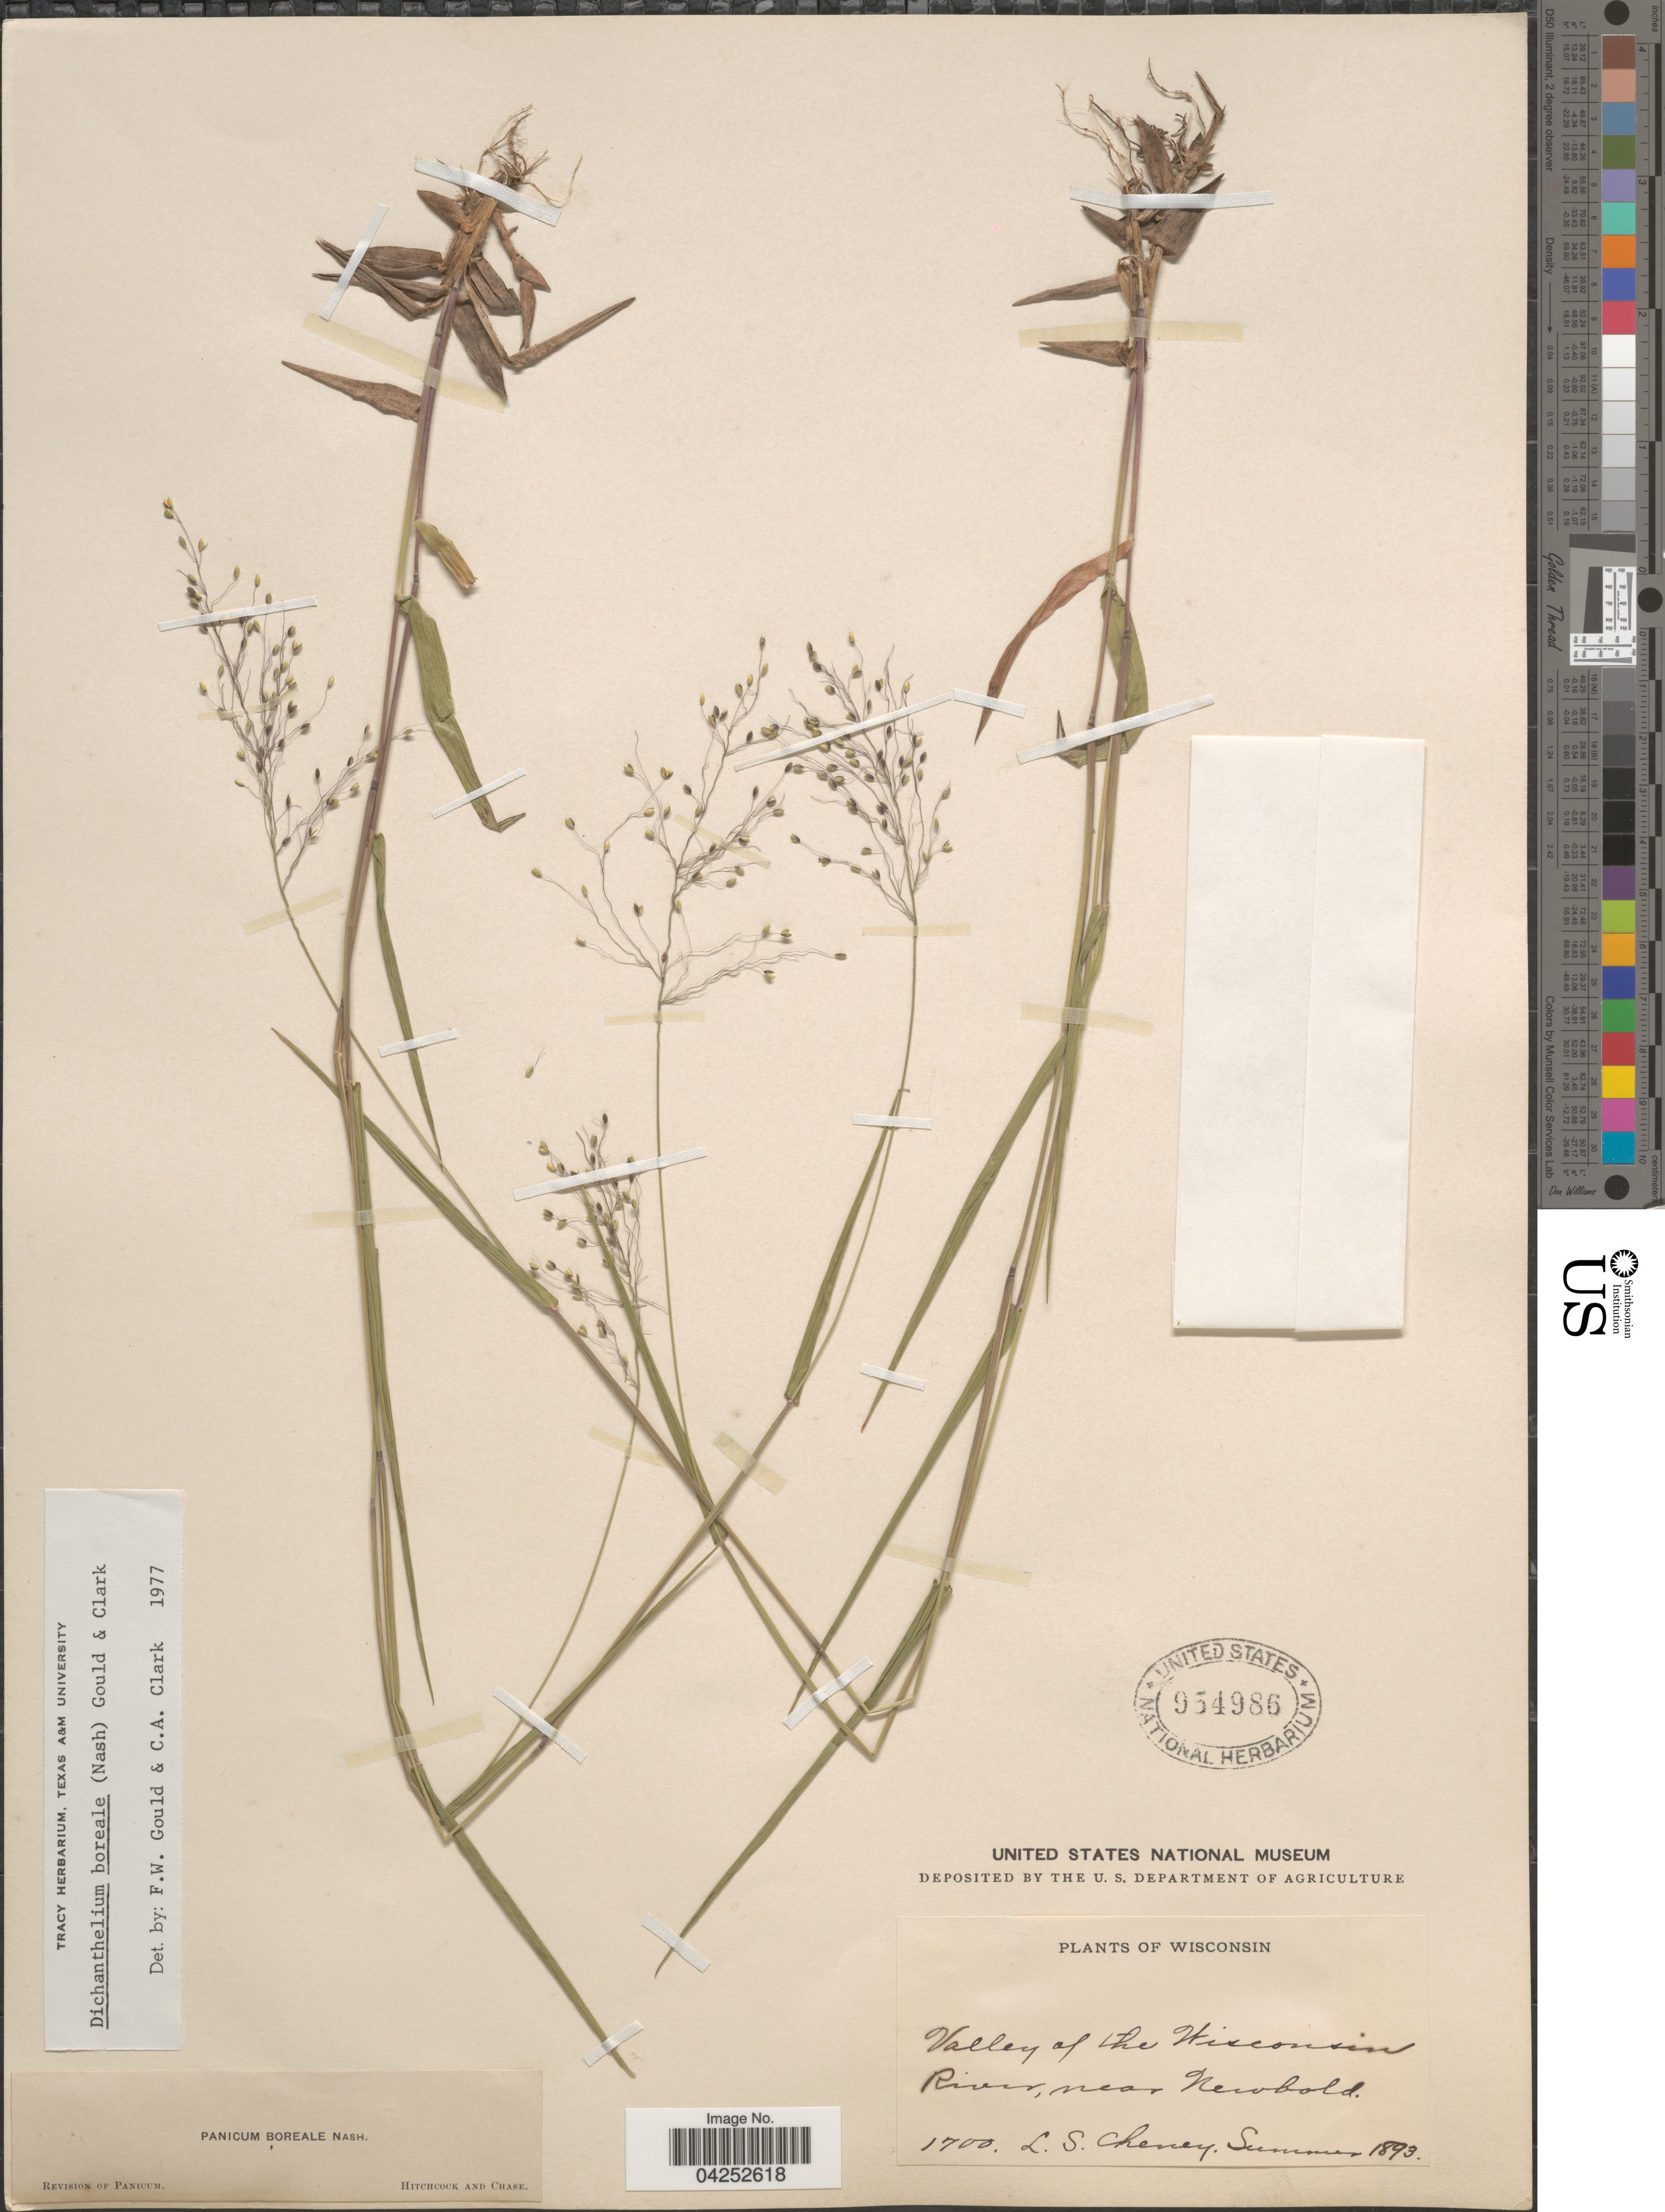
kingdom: Plantae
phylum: Tracheophyta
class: Liliopsida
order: Poales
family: Poaceae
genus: Dichanthelium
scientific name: Dichanthelium boreale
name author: (Nash) Freckmann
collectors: L. Cheney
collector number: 1700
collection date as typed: Summer 1893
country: United States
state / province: Wisconsin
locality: Valley of the Wisconsin River, near Newbold.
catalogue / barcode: US 954986